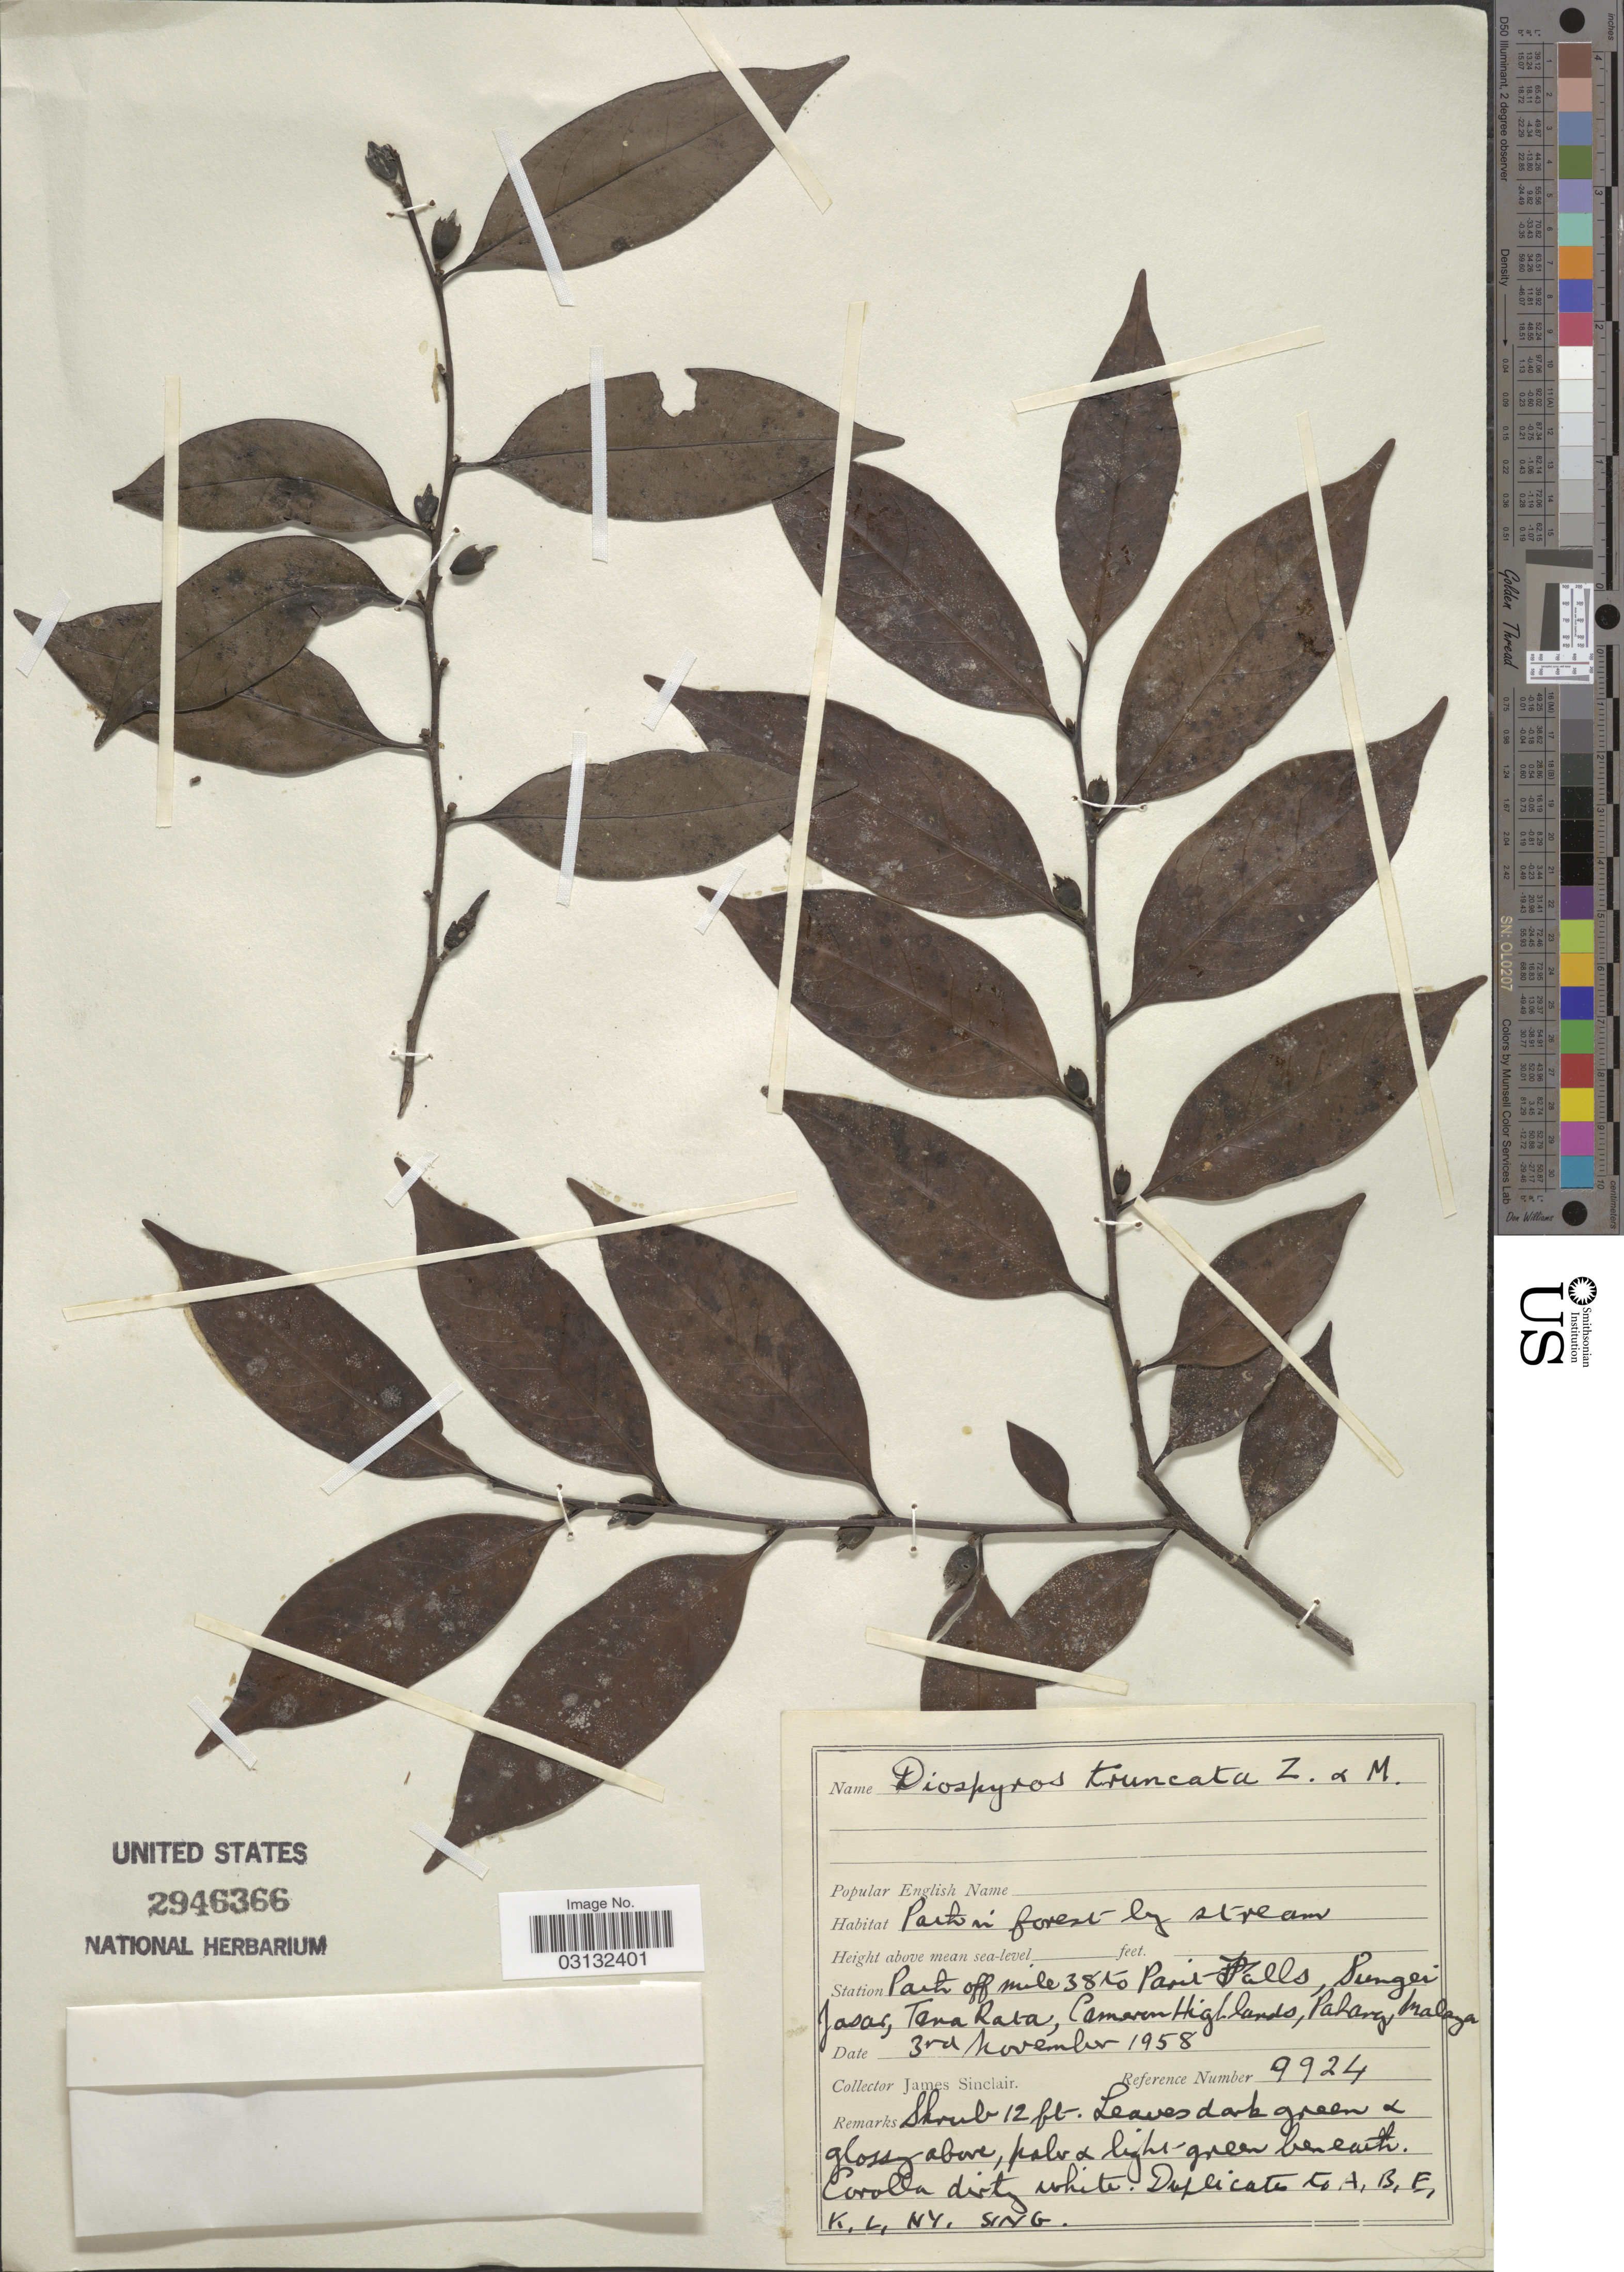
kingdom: Plantae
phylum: Tracheophyta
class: Magnoliopsida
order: Ericales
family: Ebenaceae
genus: Diospyros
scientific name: Diospyros truncata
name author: Zoll. & Moritzi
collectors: J. Sinclair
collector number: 9924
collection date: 1958-11-03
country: Malaysia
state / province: Pahang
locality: Path off mile 38 to Parit Falls, Sungei Jasar, Tana Rata, Camaron Highlands, Malaya.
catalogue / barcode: US 2946366